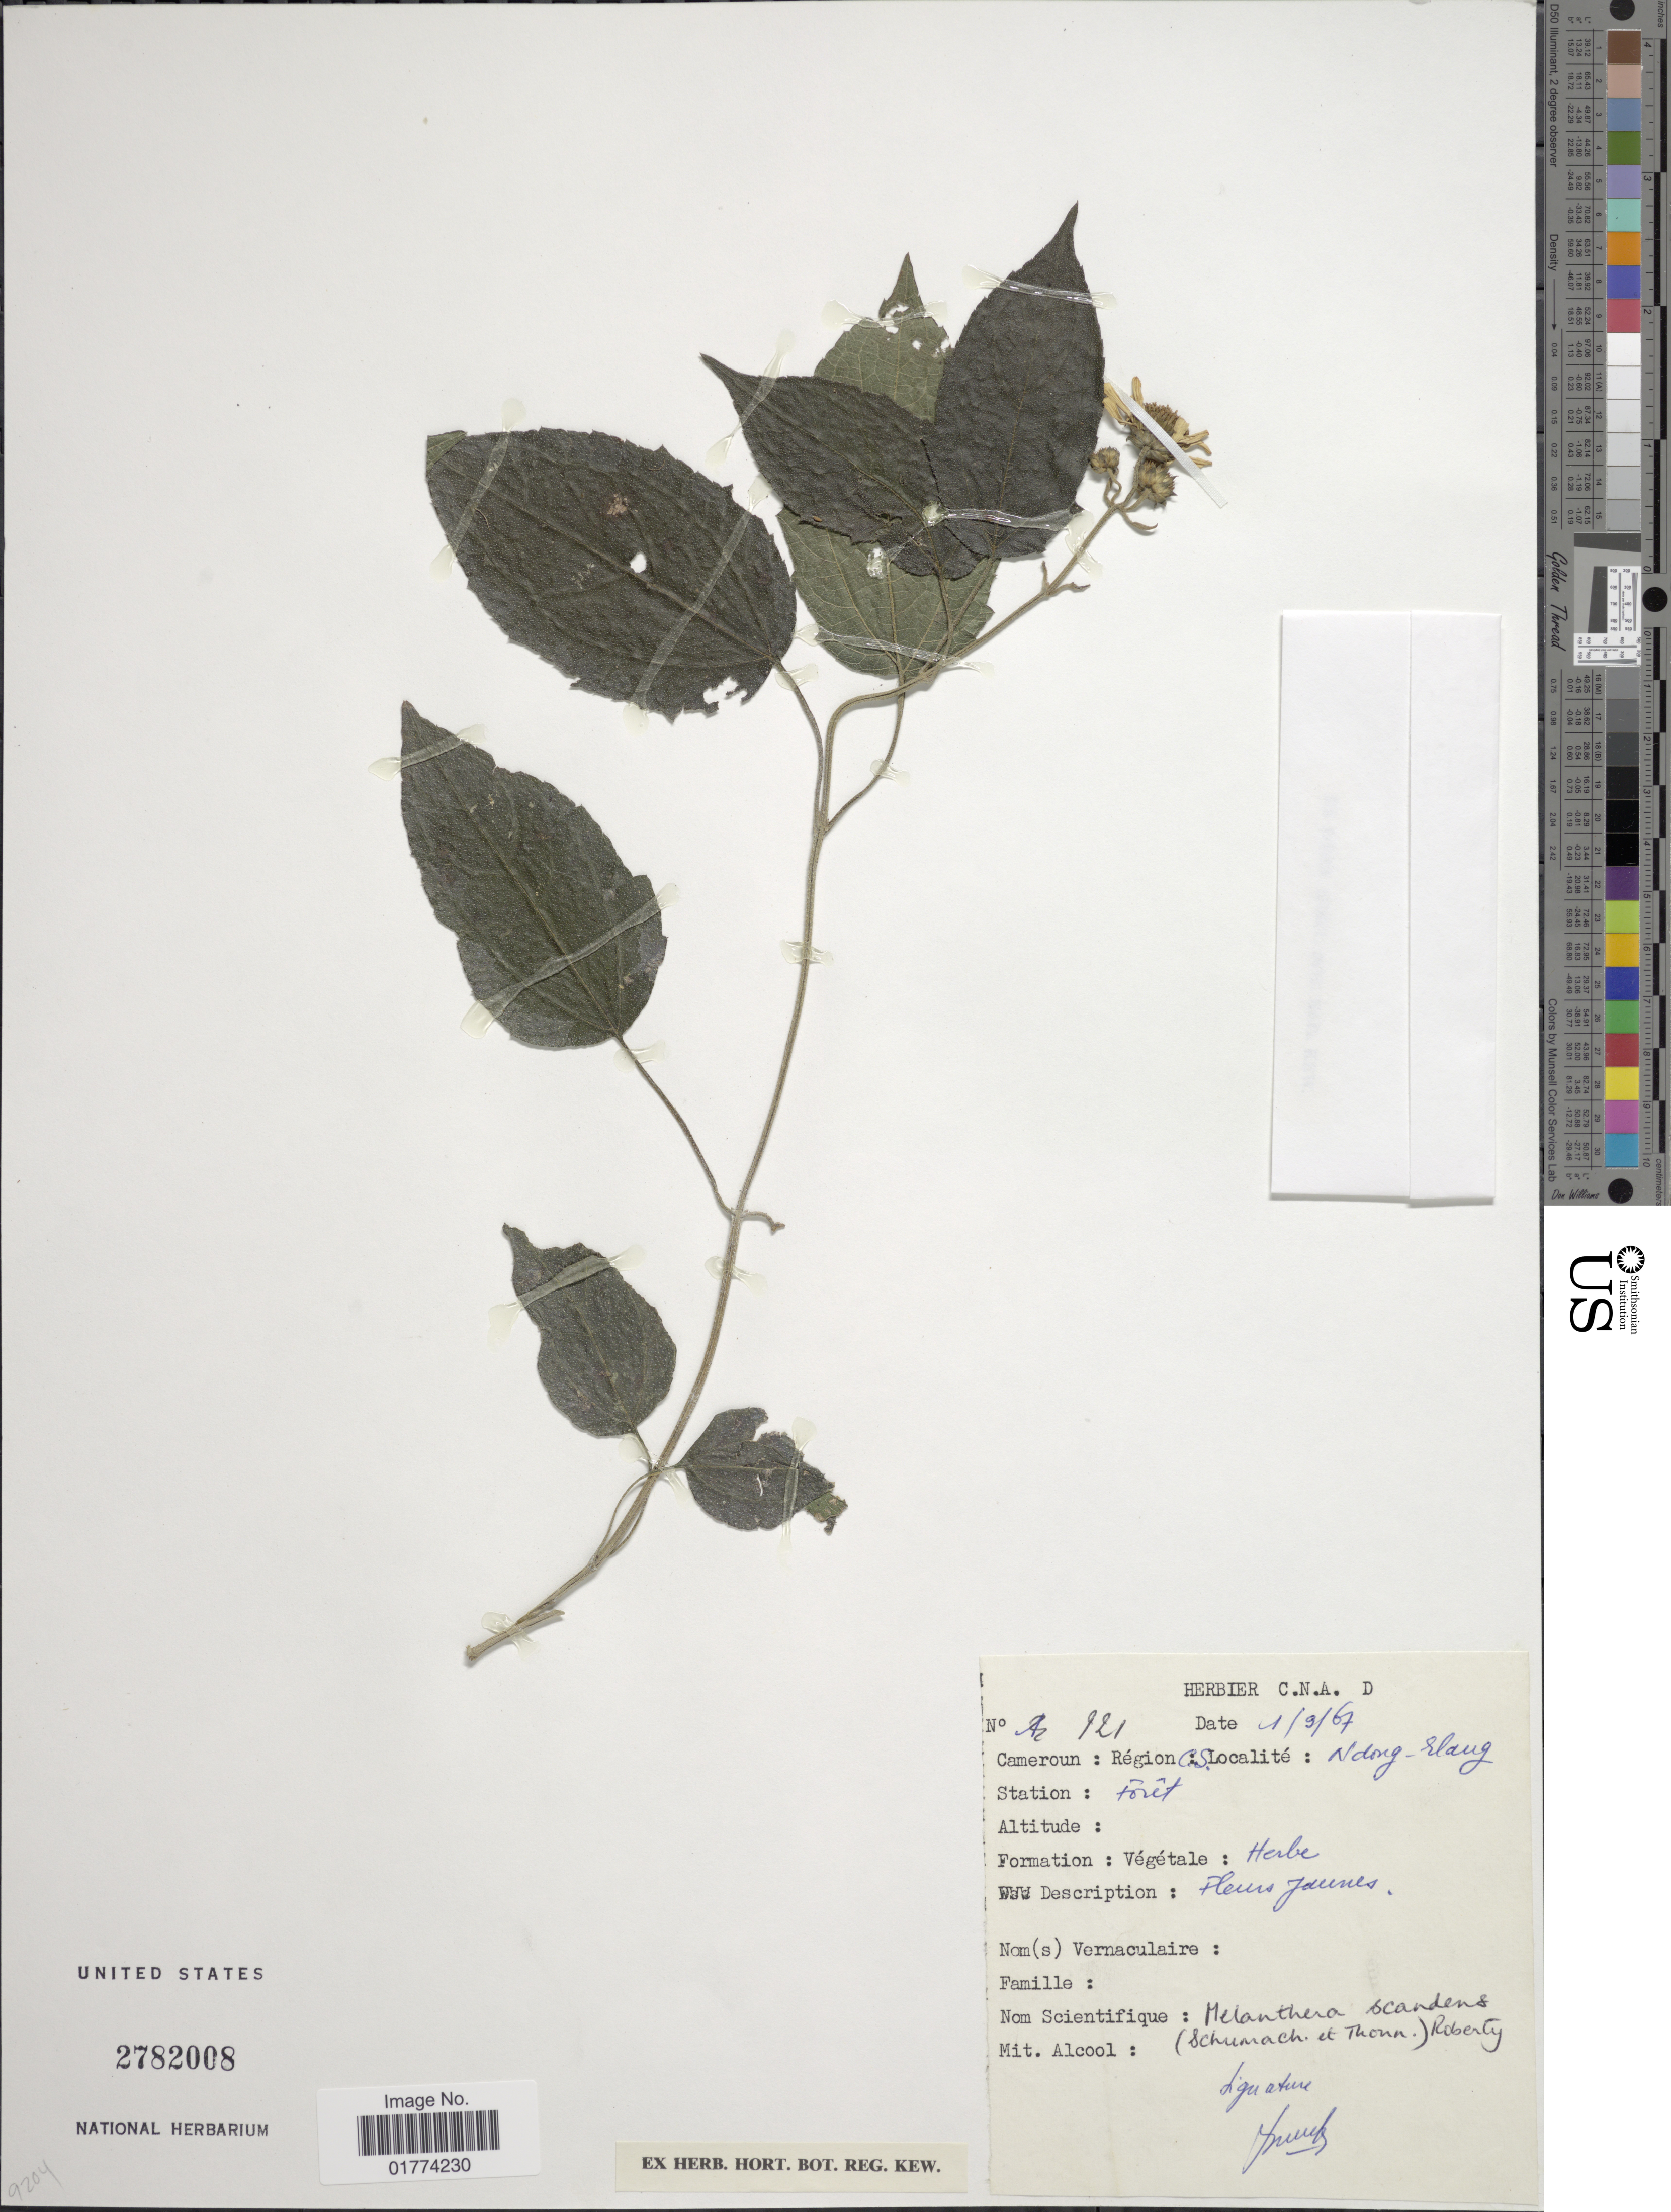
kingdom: Plantae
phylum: Tracheophyta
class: Magnoliopsida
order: Asterales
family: Asteraceae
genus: Melanthera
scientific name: Melanthera scandens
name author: (Schumach. & Thonn.) Brenan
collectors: ex herb. C. N. A.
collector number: Az921*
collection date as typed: Transcribed d/m/y: 1/9/67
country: Cameroon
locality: Region C.S.: Ndong Elang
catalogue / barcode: US 2782008